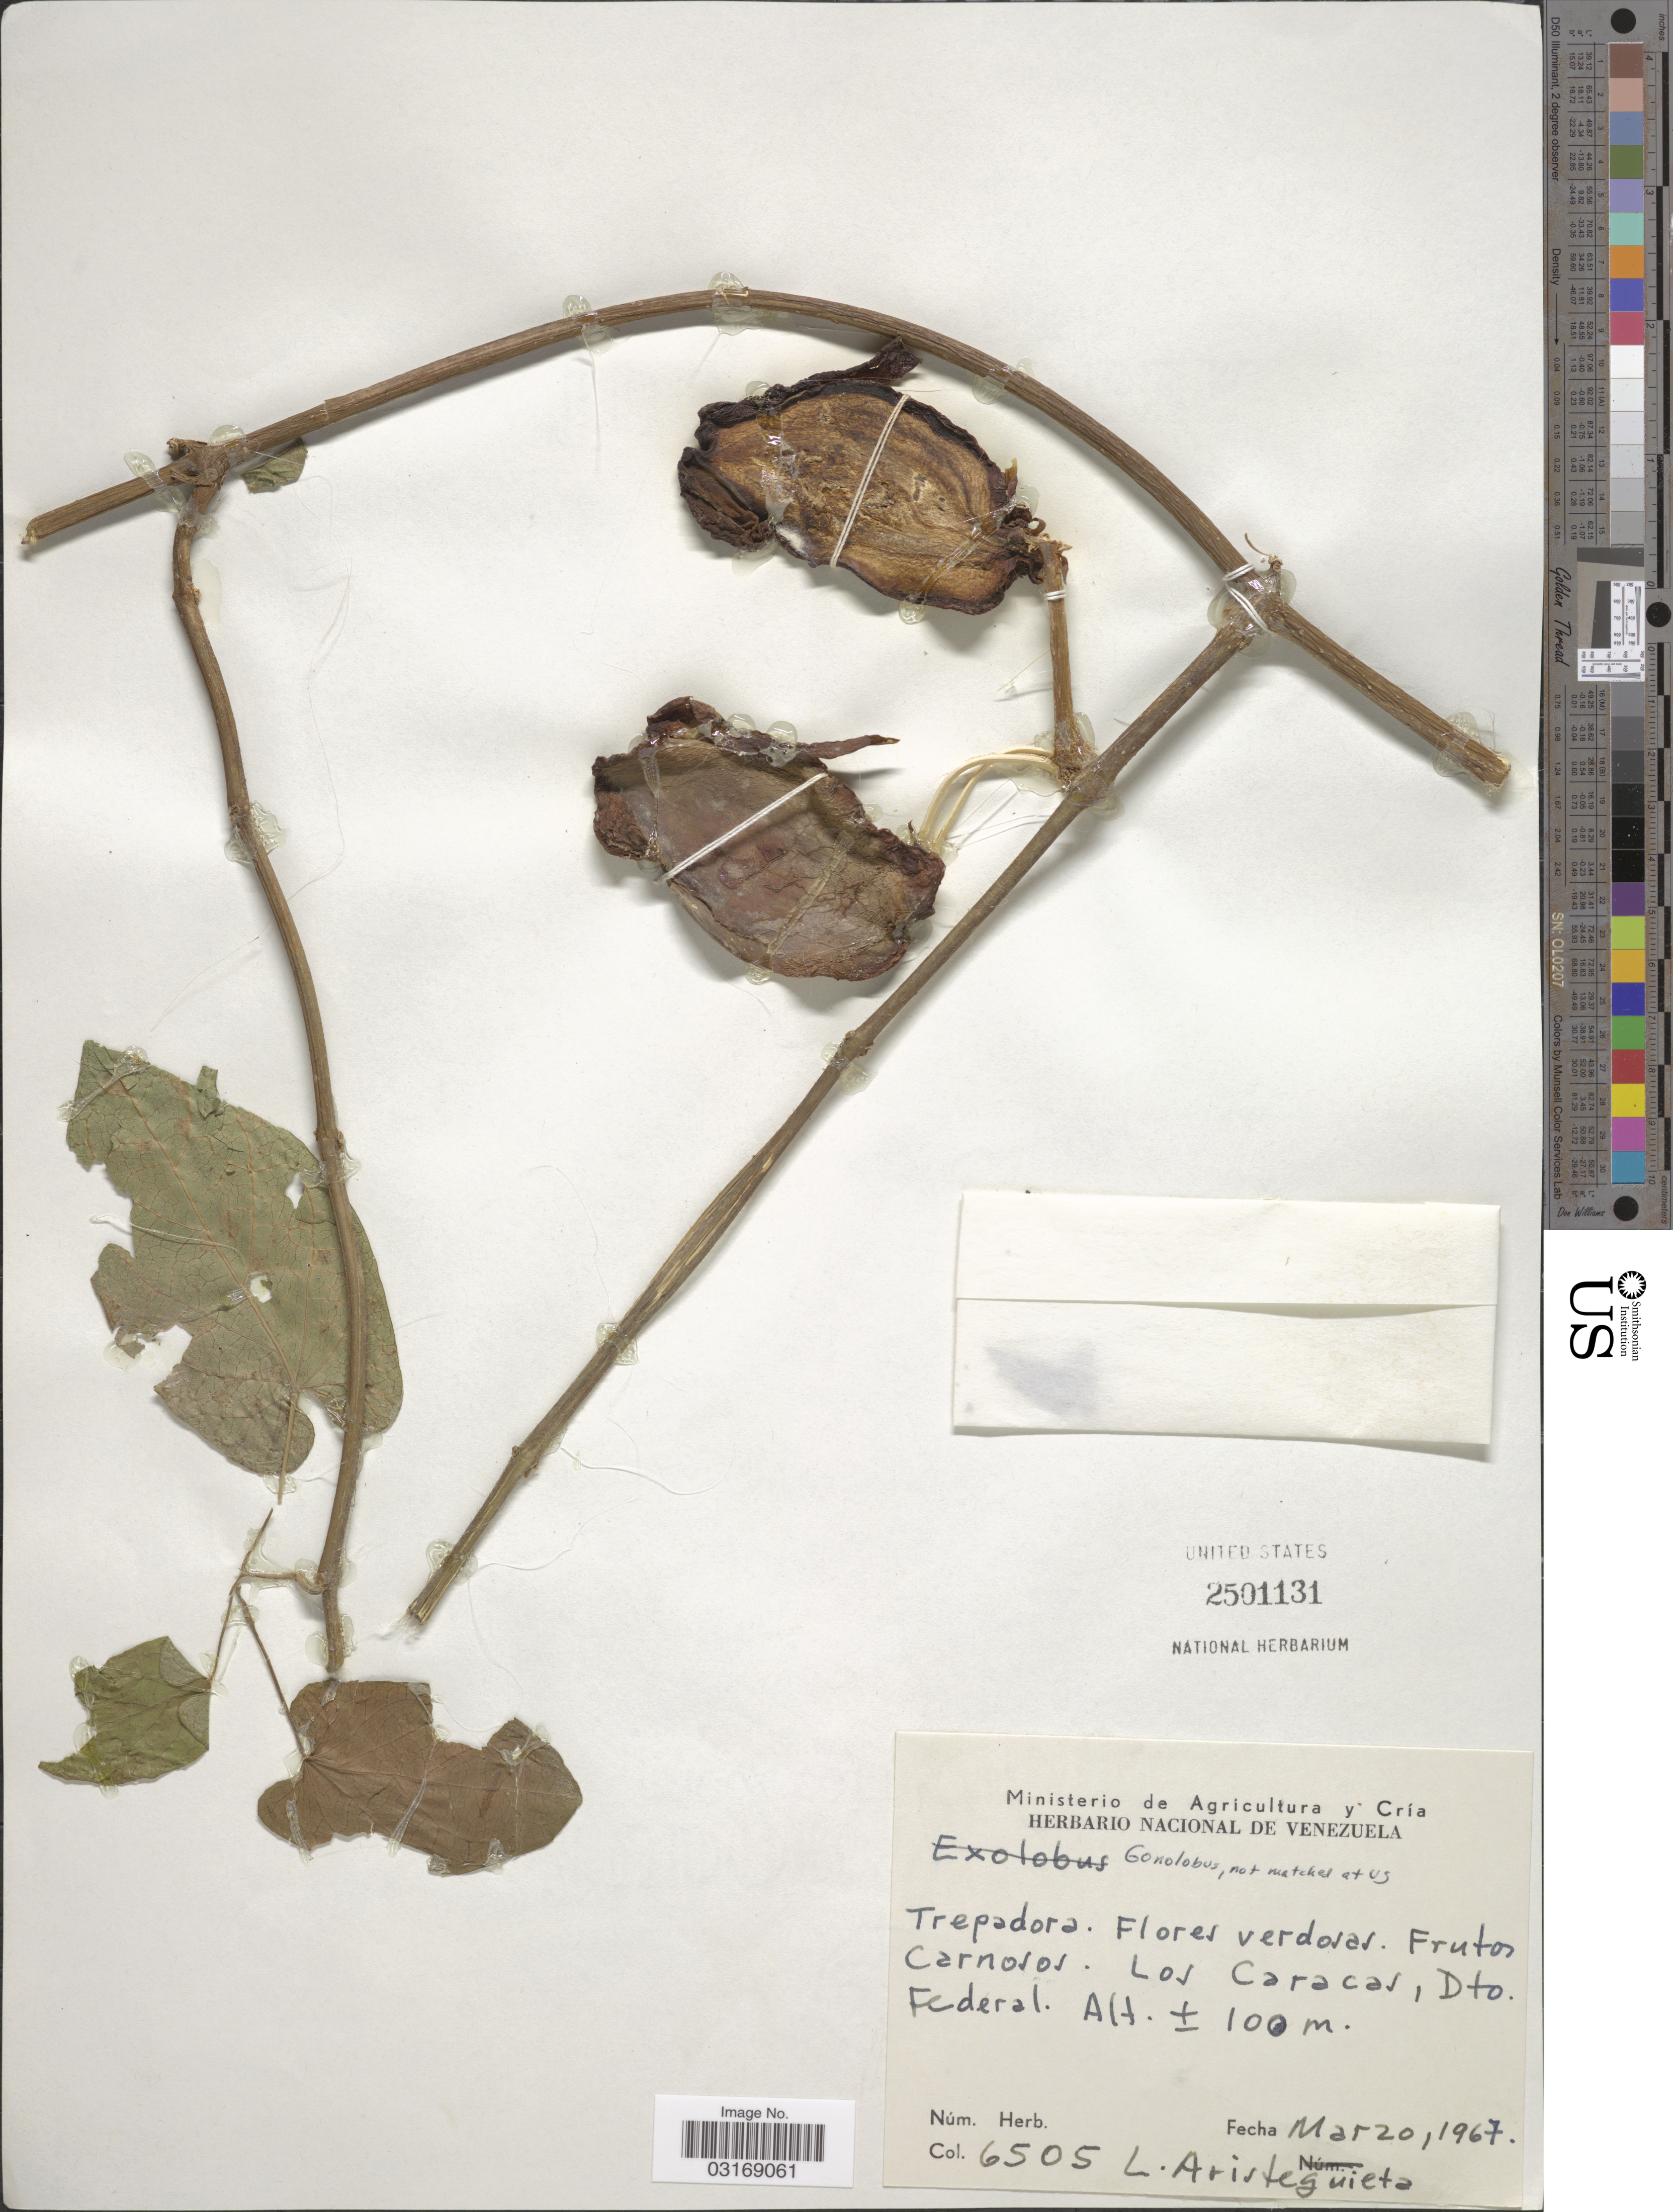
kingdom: Plantae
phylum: Tracheophyta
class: Magnoliopsida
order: Gentianales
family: Apocynaceae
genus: Gonolobus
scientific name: Gonolobus sp.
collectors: L. Aristeguieta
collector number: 6505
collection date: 1967-03-20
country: Venezuela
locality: Carnosos. Los Caracas, Dto. Federal.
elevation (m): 100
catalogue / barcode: US 2501131